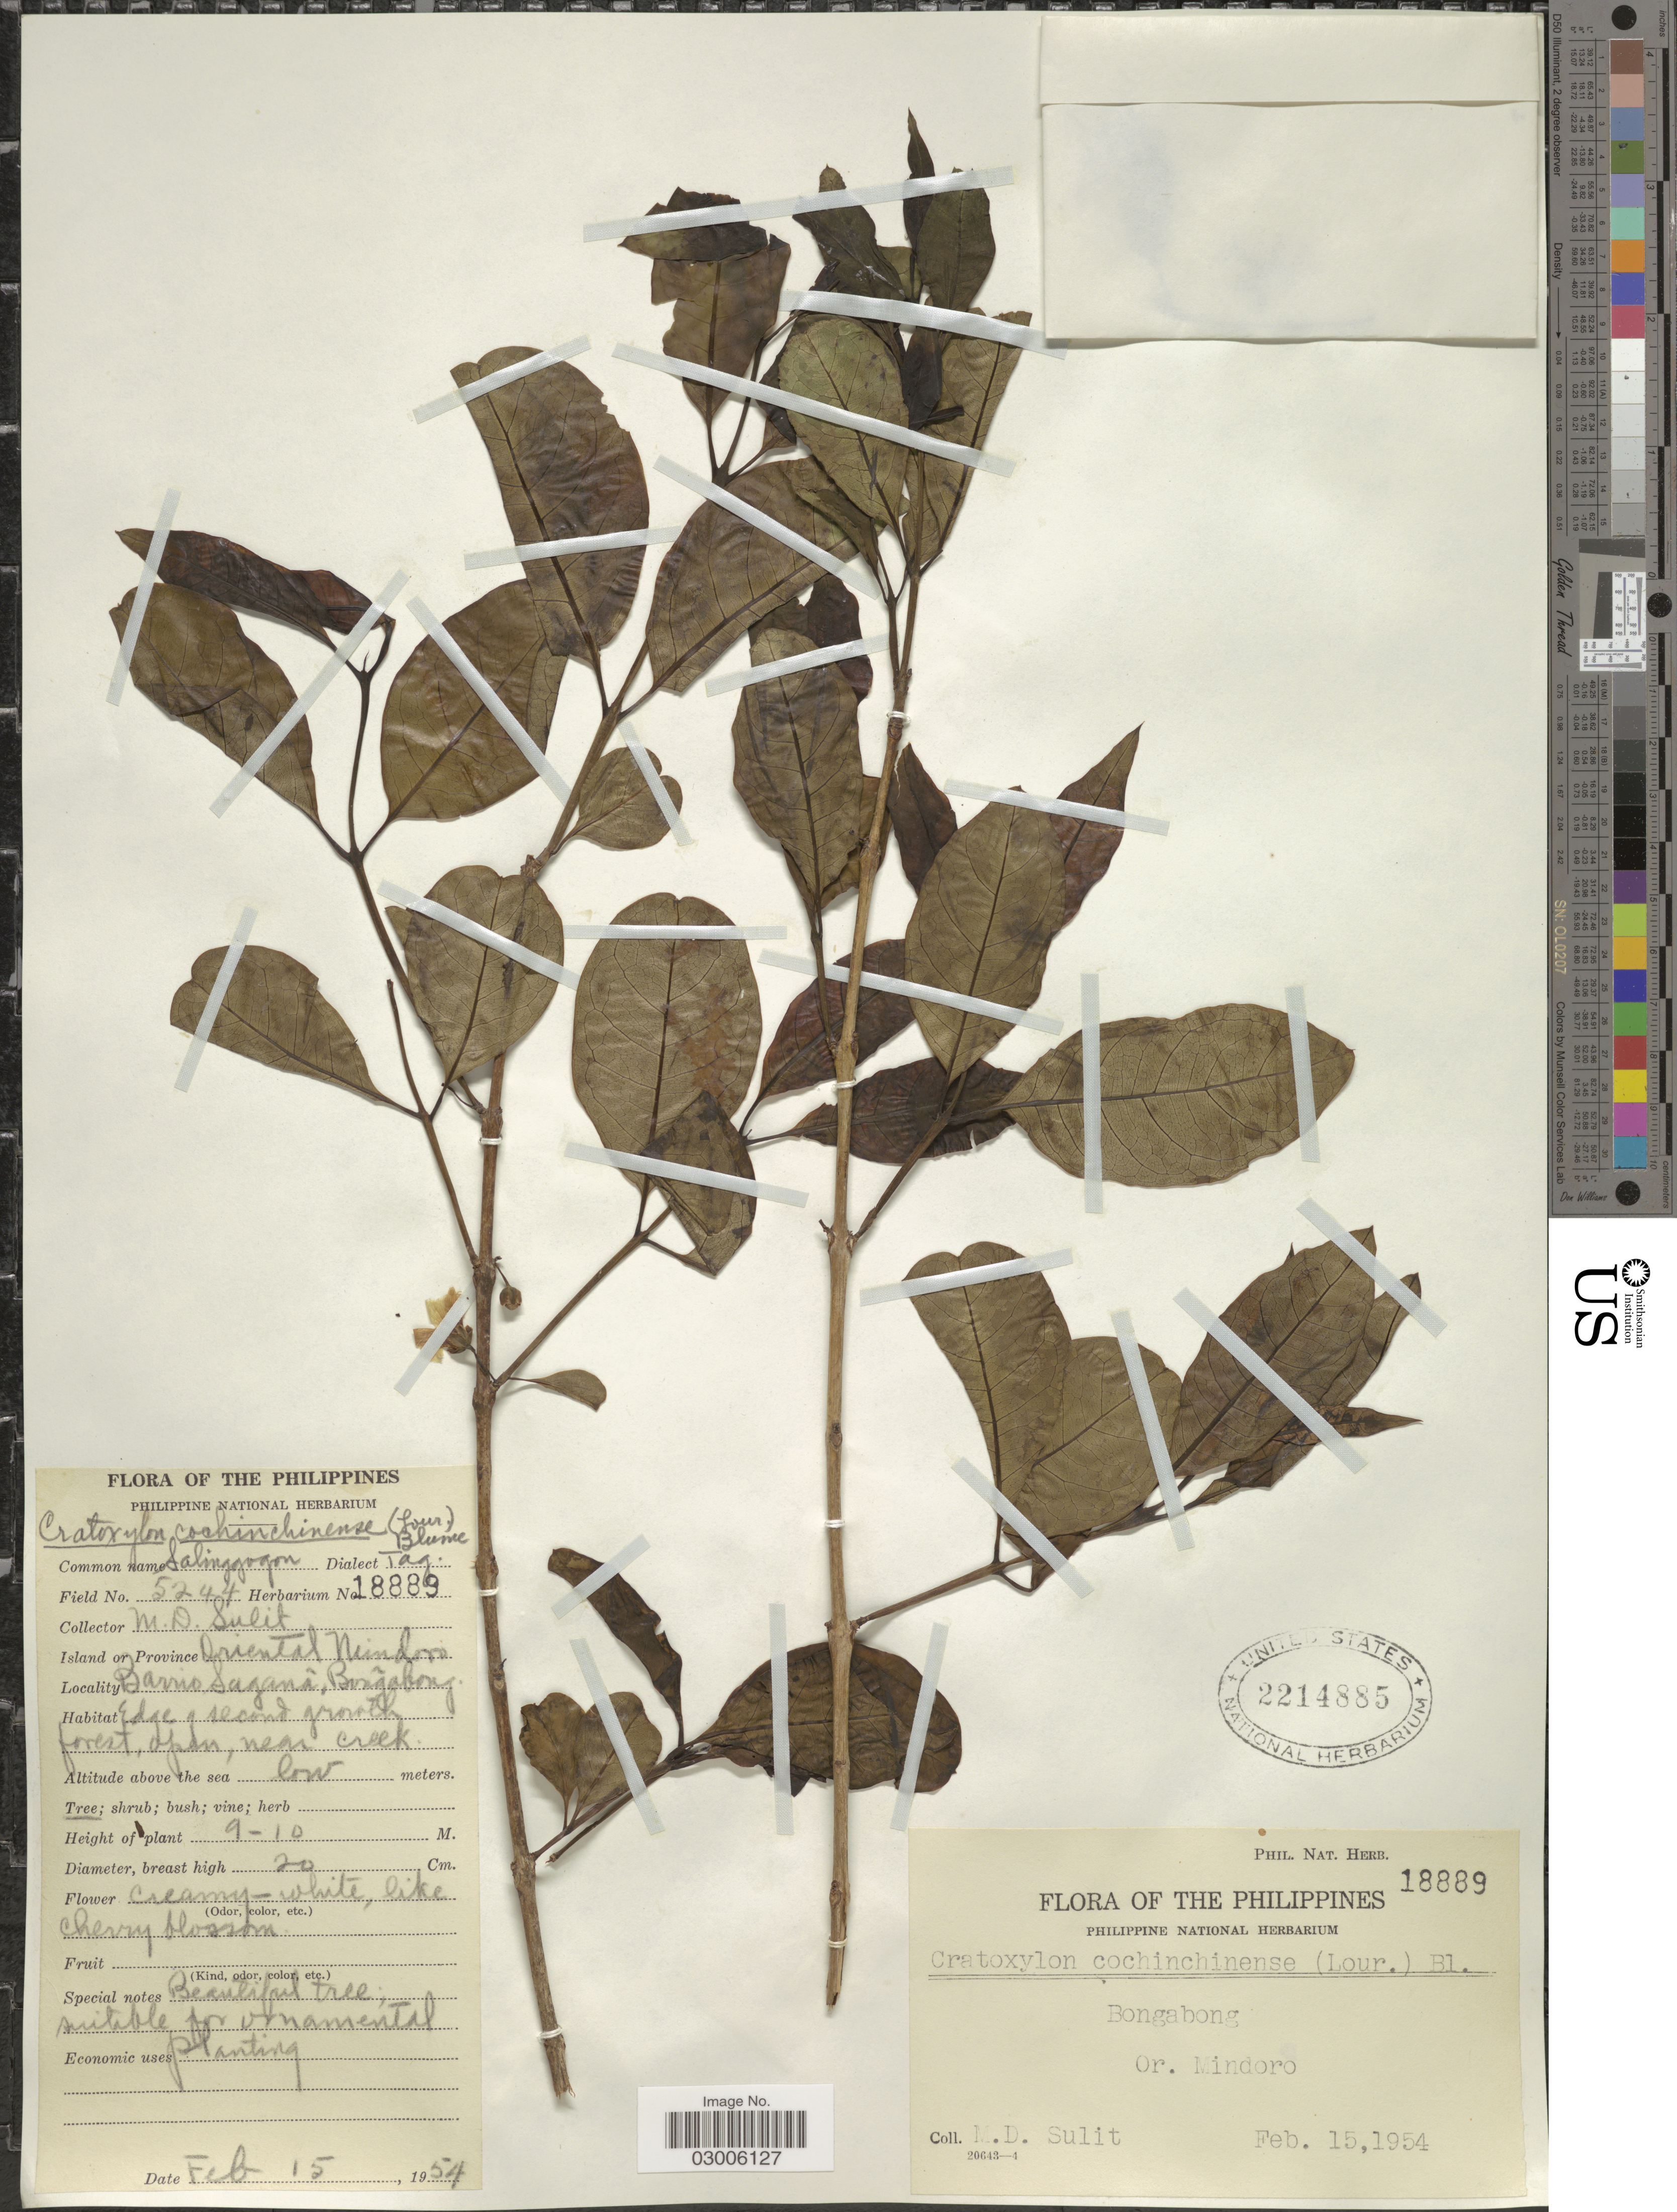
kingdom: Plantae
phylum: Tracheophyta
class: Magnoliopsida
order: Malpighiales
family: Hypericaceae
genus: Cratoxylum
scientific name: Cratoxylum cochinchinense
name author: (Lour.) Blume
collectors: M. Sulit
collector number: Phil. Nat. Herb. 18889/ 5244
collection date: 1954-02-15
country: Philippines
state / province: Mimaropa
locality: Bongabong. Oriental Mindoro. Barrio Saganã, Boñgabong.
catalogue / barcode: US 2214885